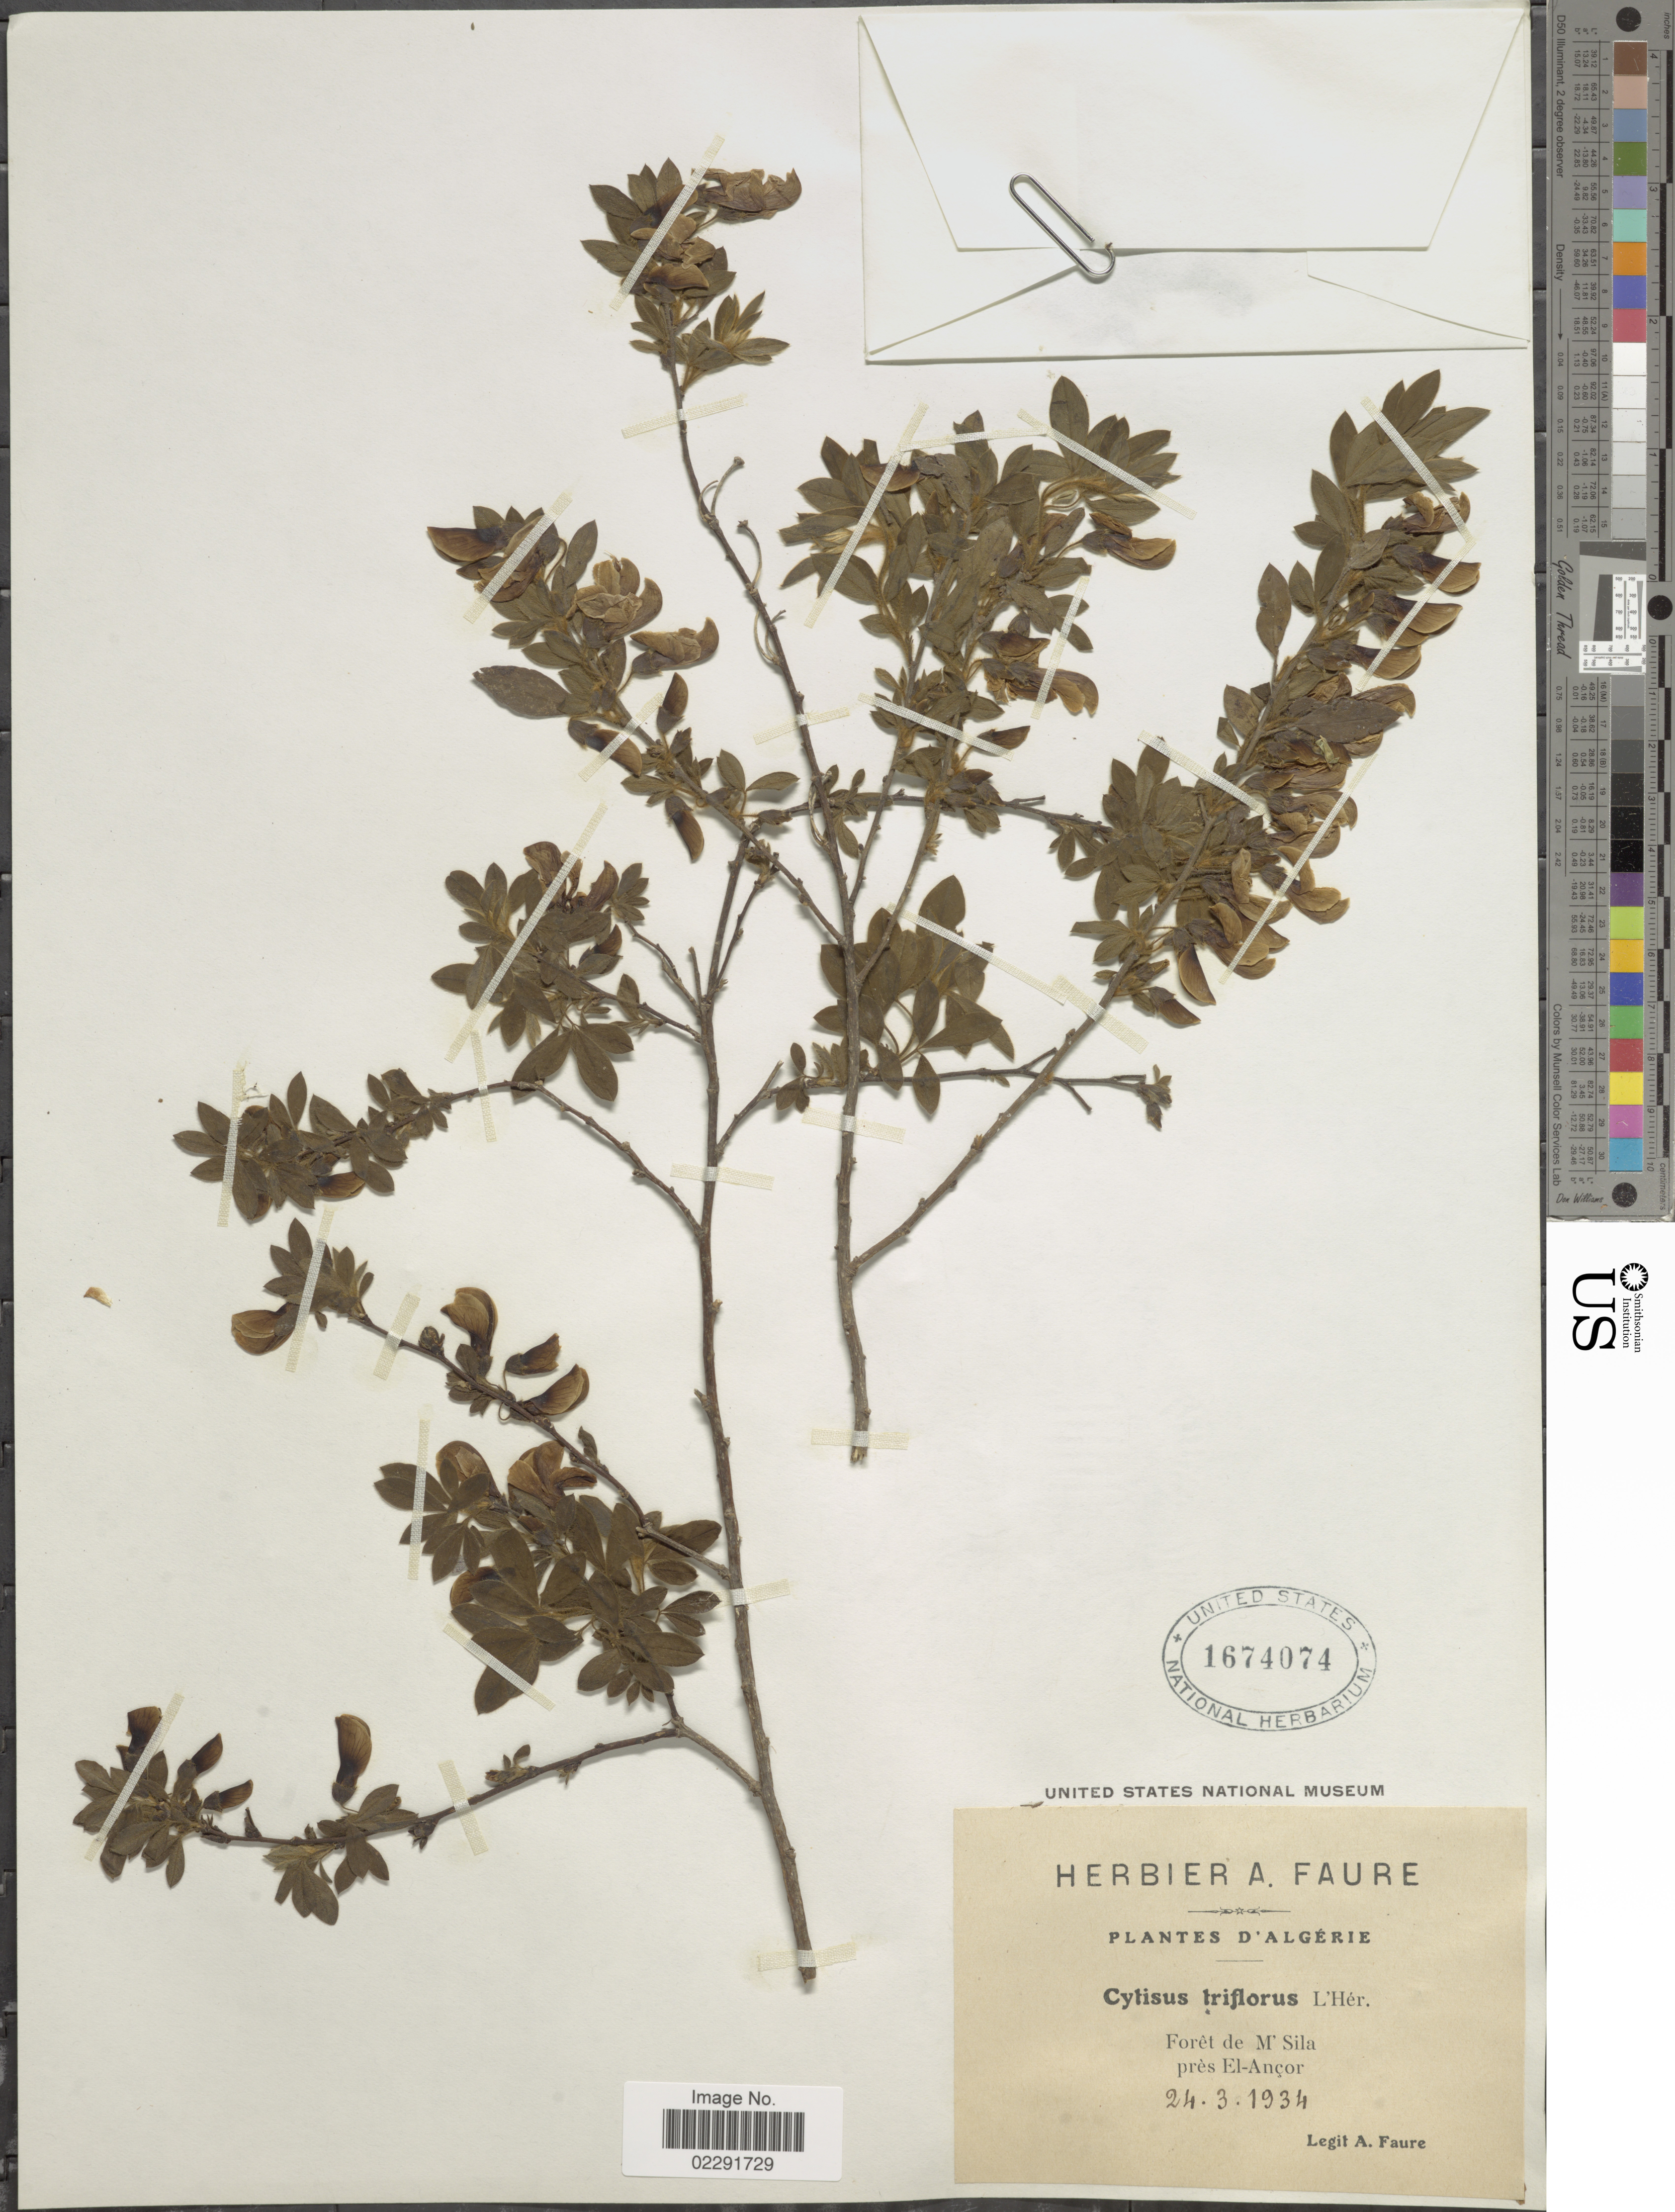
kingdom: Plantae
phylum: Tracheophyta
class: Magnoliopsida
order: Fabales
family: Fabaceae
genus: Cytisus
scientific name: Cytisus villosus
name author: Pourr.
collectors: A. Faure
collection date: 1934-03-24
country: Algeria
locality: D'Algerie, Foret de M'Sila, pres El-Ancor.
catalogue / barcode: US 1674074